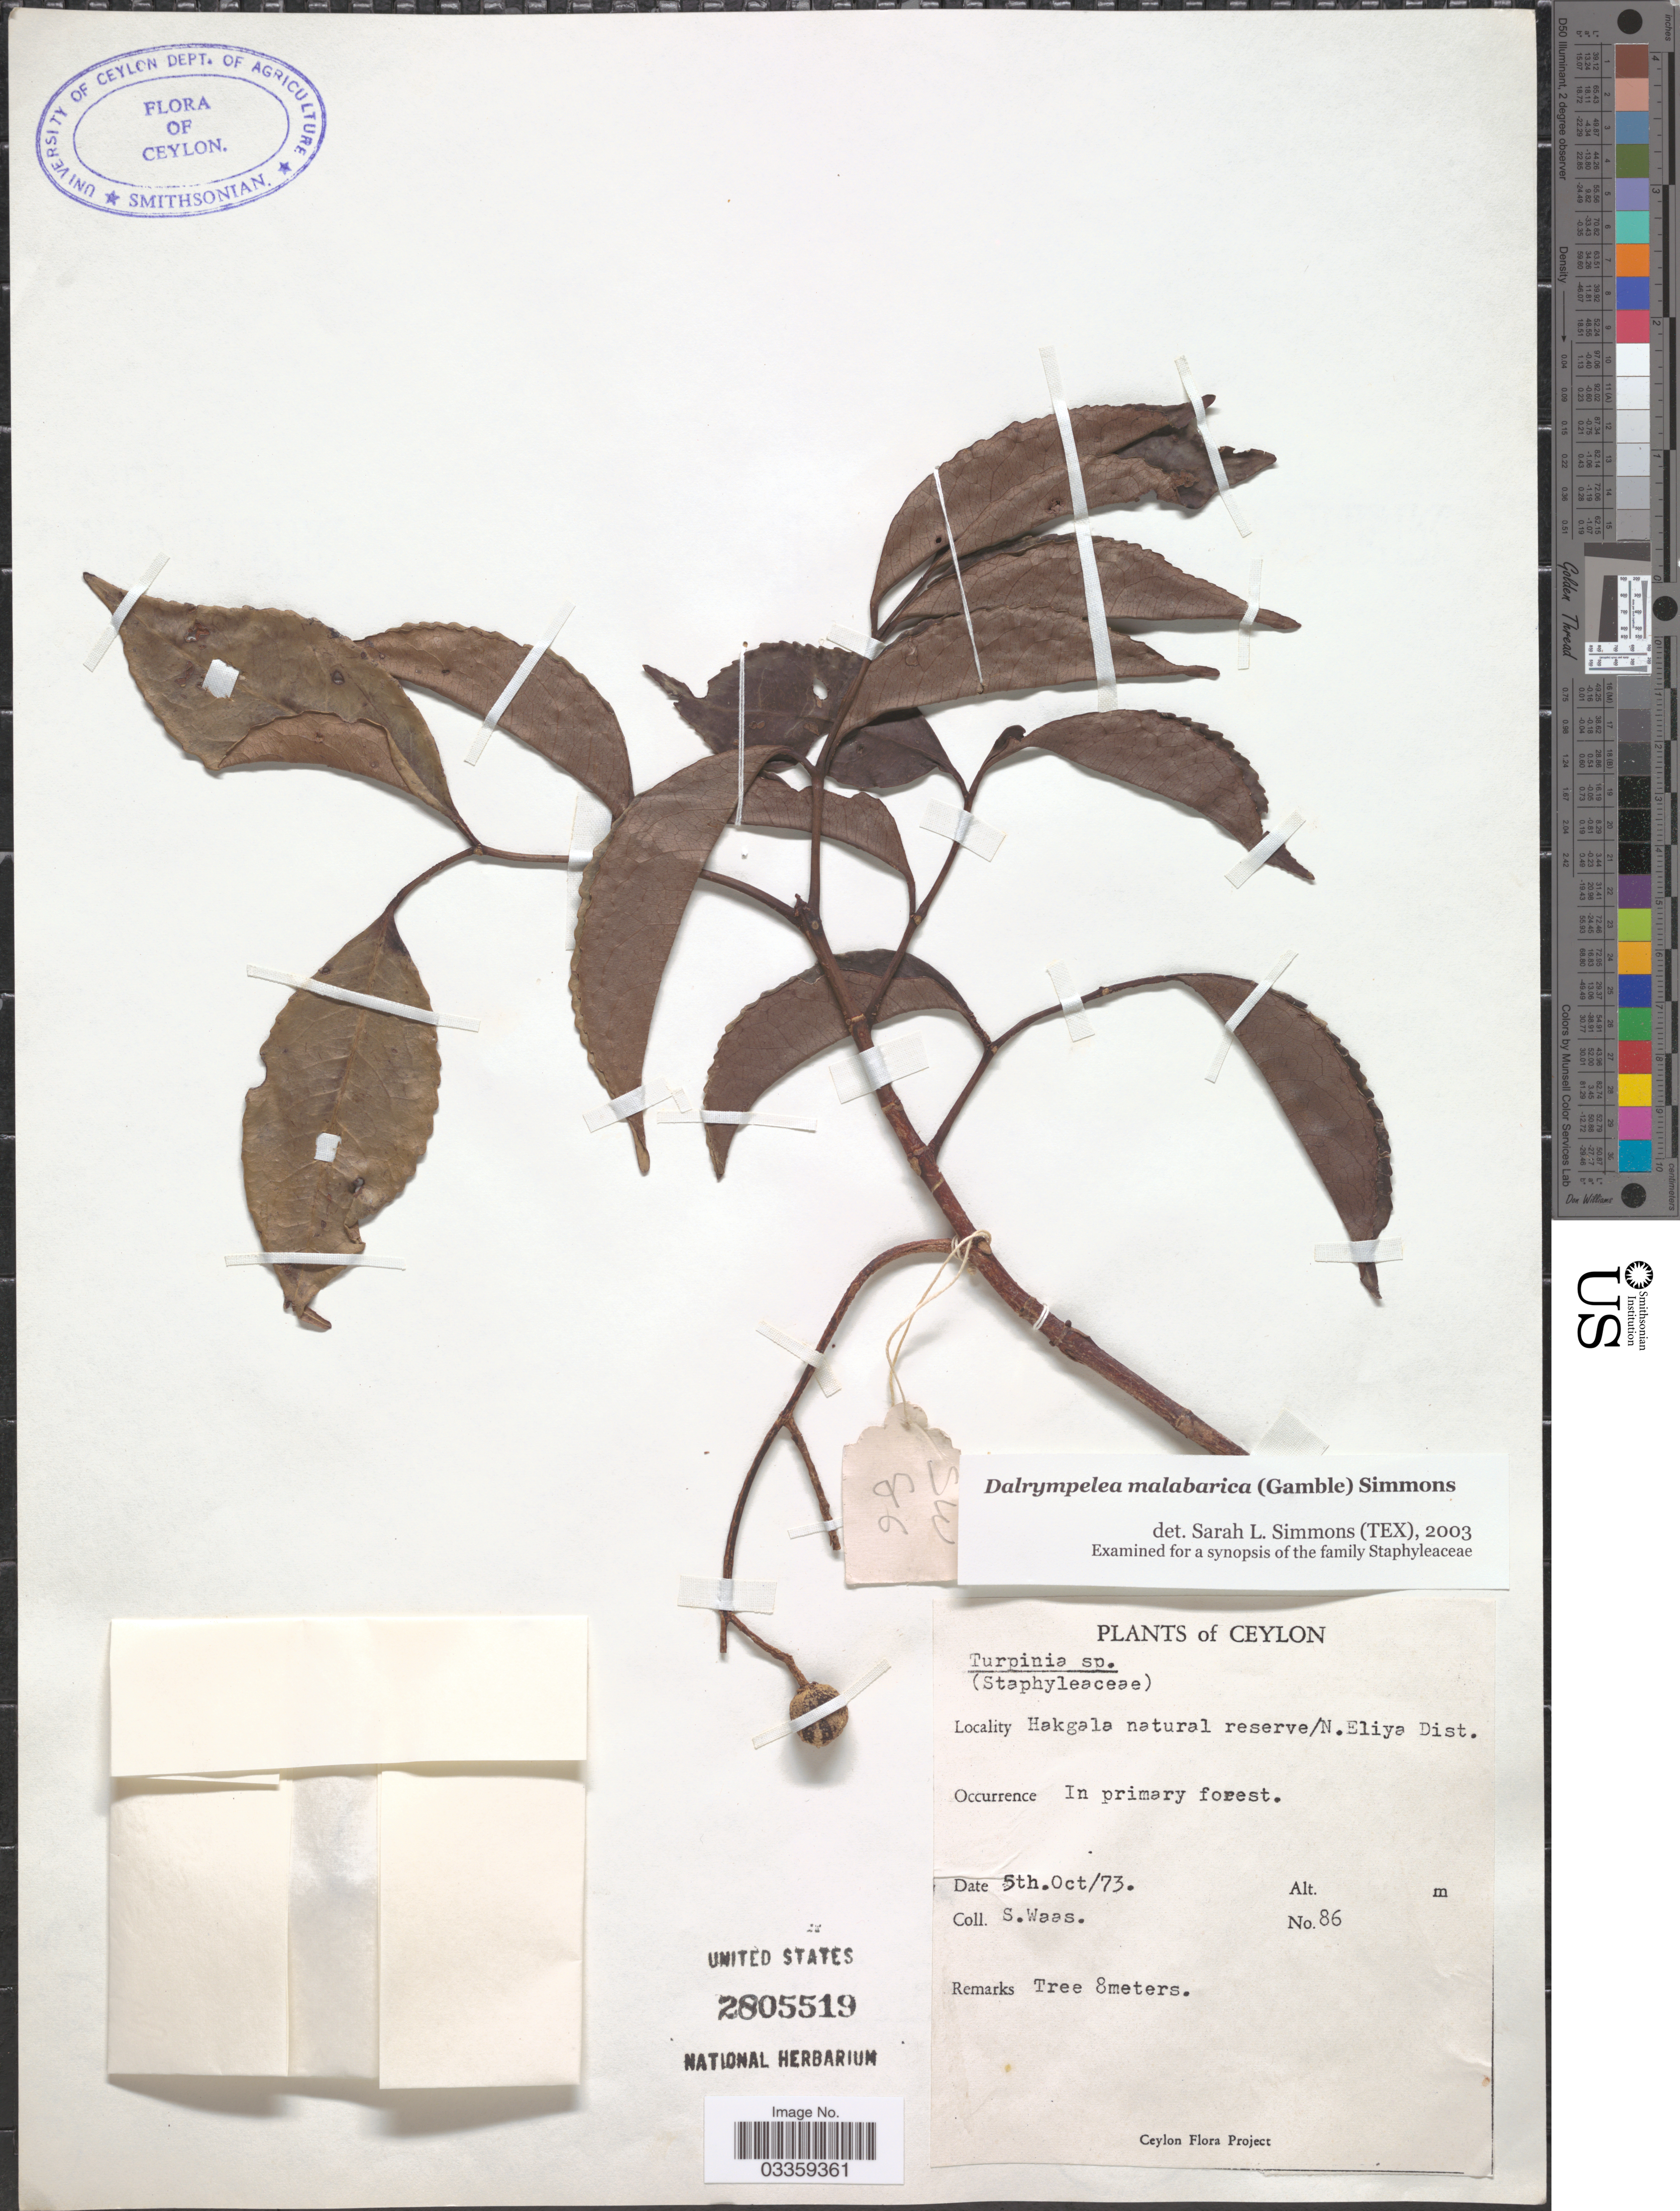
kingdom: Plantae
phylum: Tracheophyta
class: Magnoliopsida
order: Crossosomatales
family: Staphyleaceae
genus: Turpinia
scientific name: Turpinia malabarica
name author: Gamble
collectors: S. Waas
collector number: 86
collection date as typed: Transcribed d/m/y: 5/10/73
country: Sri Lanka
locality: Ceylon, Hakgala natural reserve/N. Eliya Dist.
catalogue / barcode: US 2805519